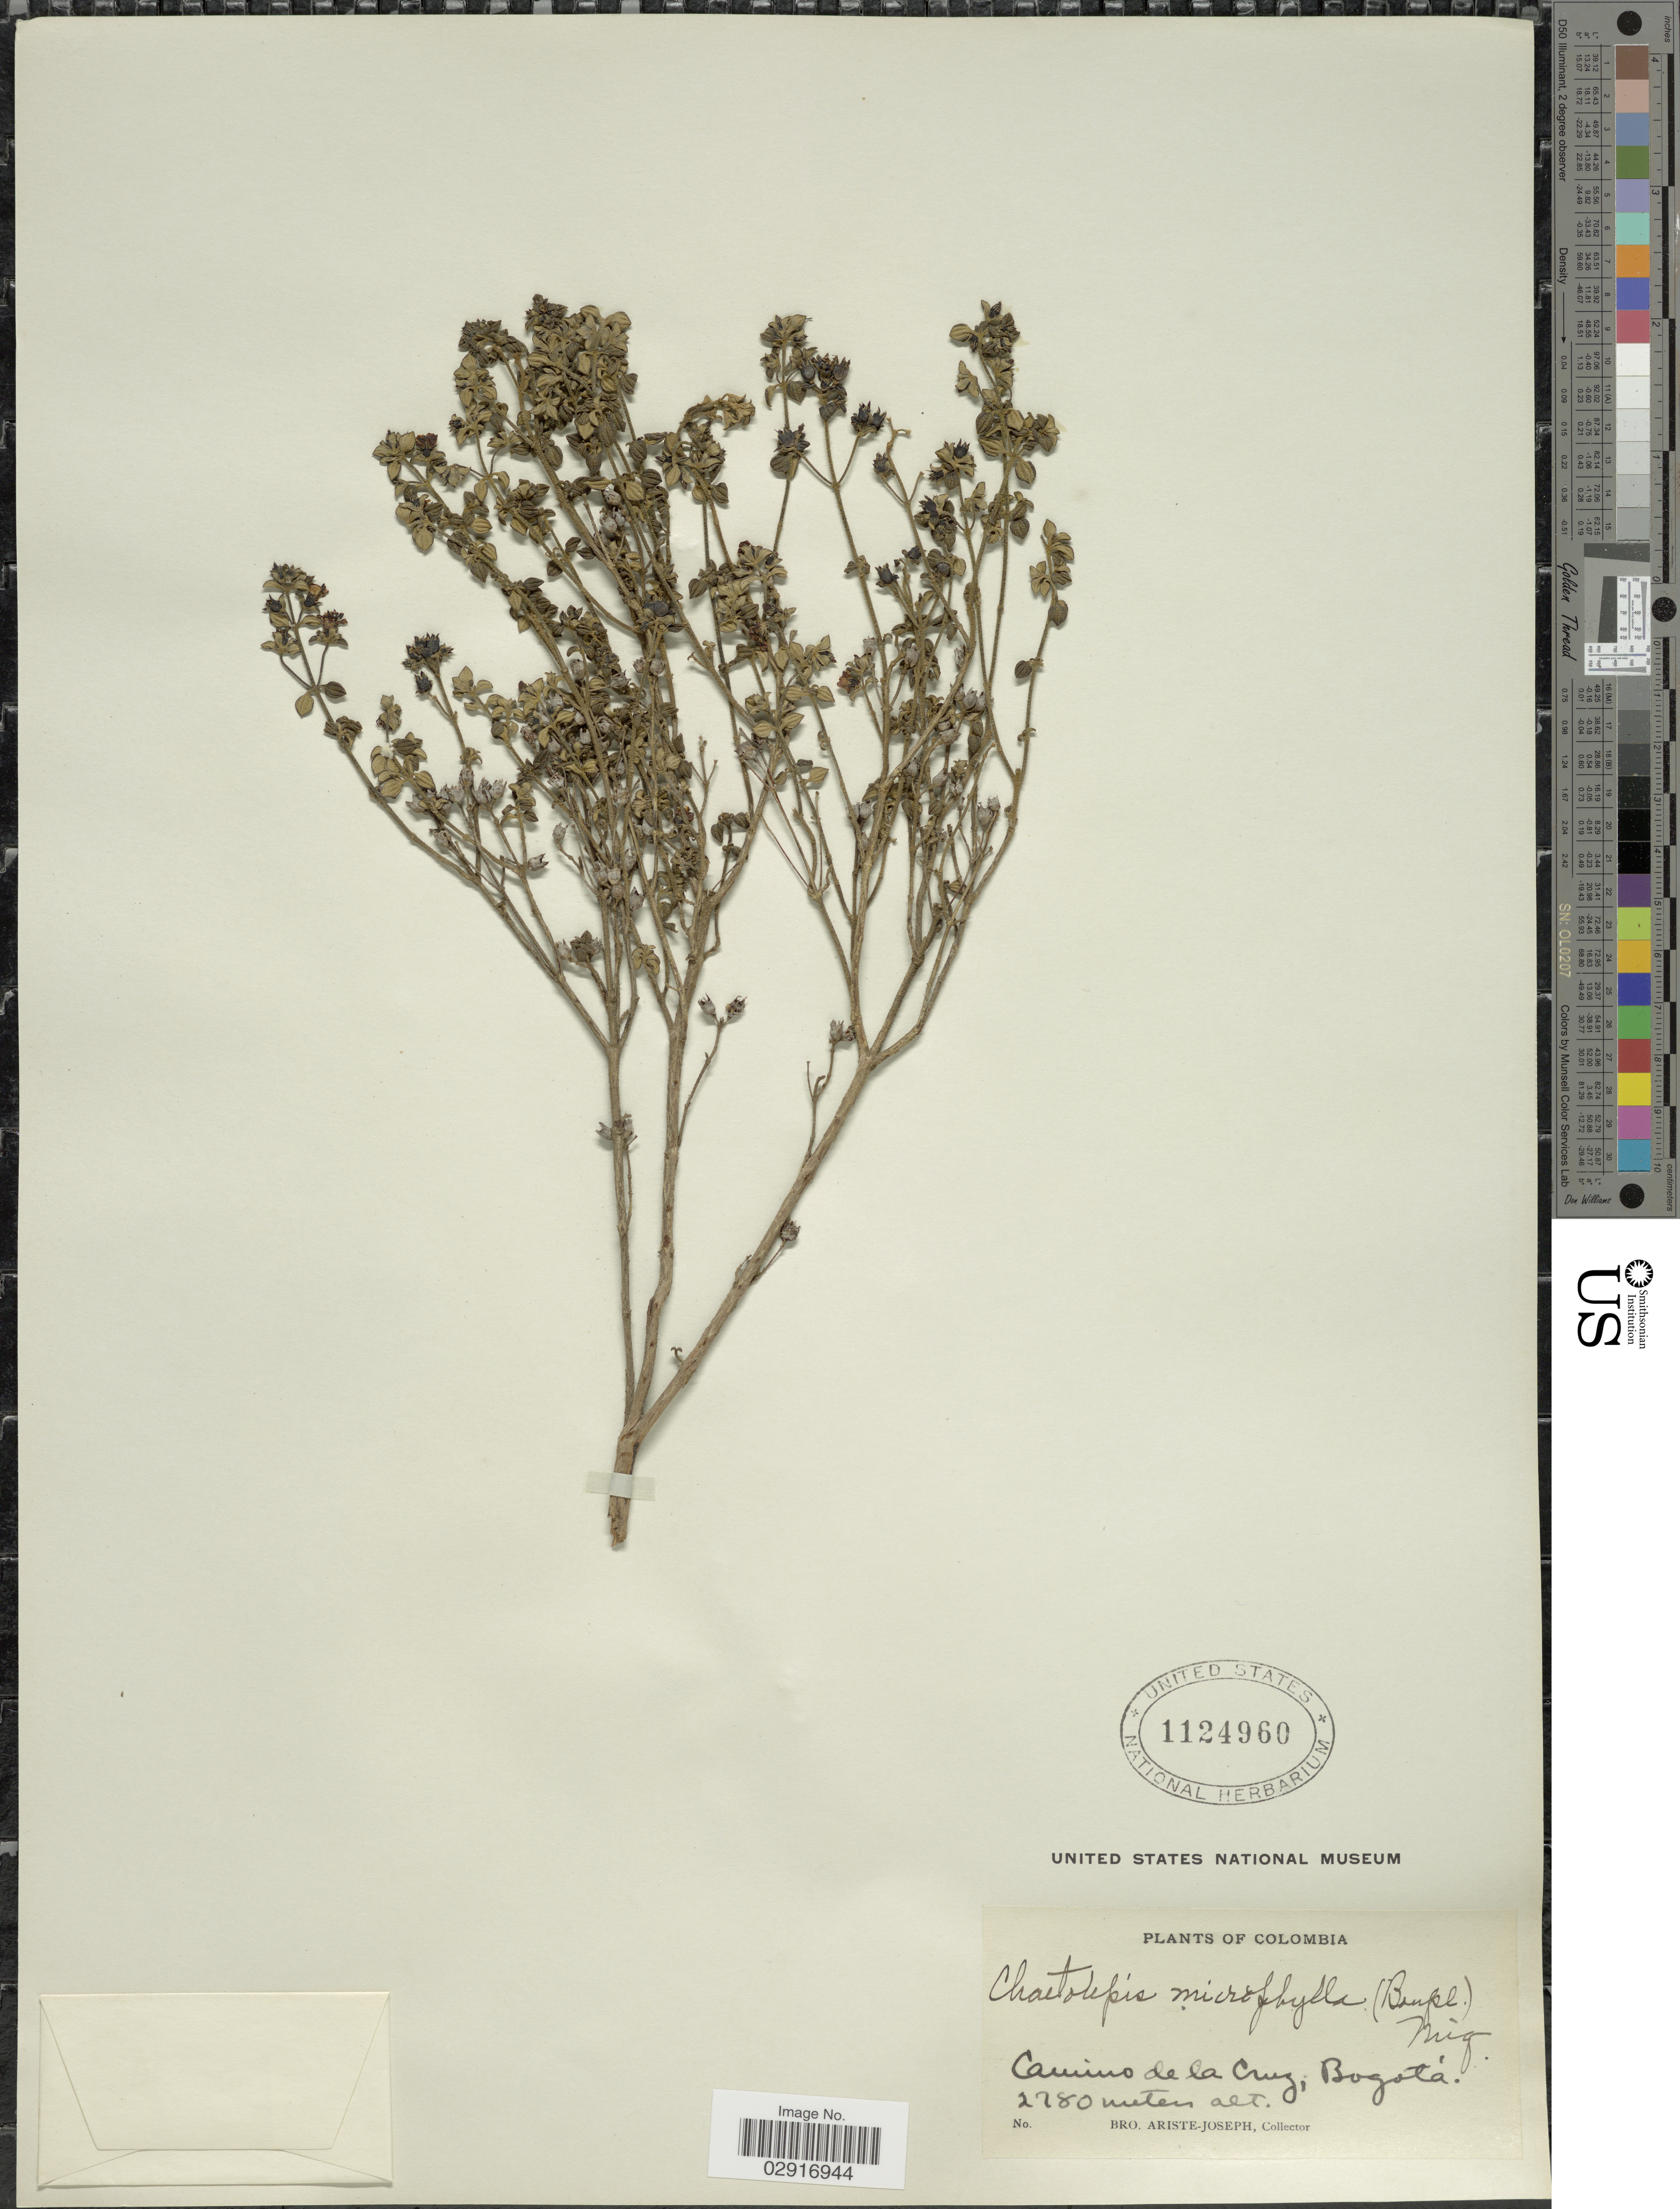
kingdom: Plantae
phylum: Tracheophyta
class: Magnoliopsida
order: Myrtales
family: Melastomataceae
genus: Chaetolepis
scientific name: Chaetolepis microphylla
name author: (Bonpl.) Miq.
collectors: Bro. Ariste-Joseph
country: Colombia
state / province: Bogota D.C.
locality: Camino de la Cruz, Bogotá.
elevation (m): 2780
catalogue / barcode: US 1124960